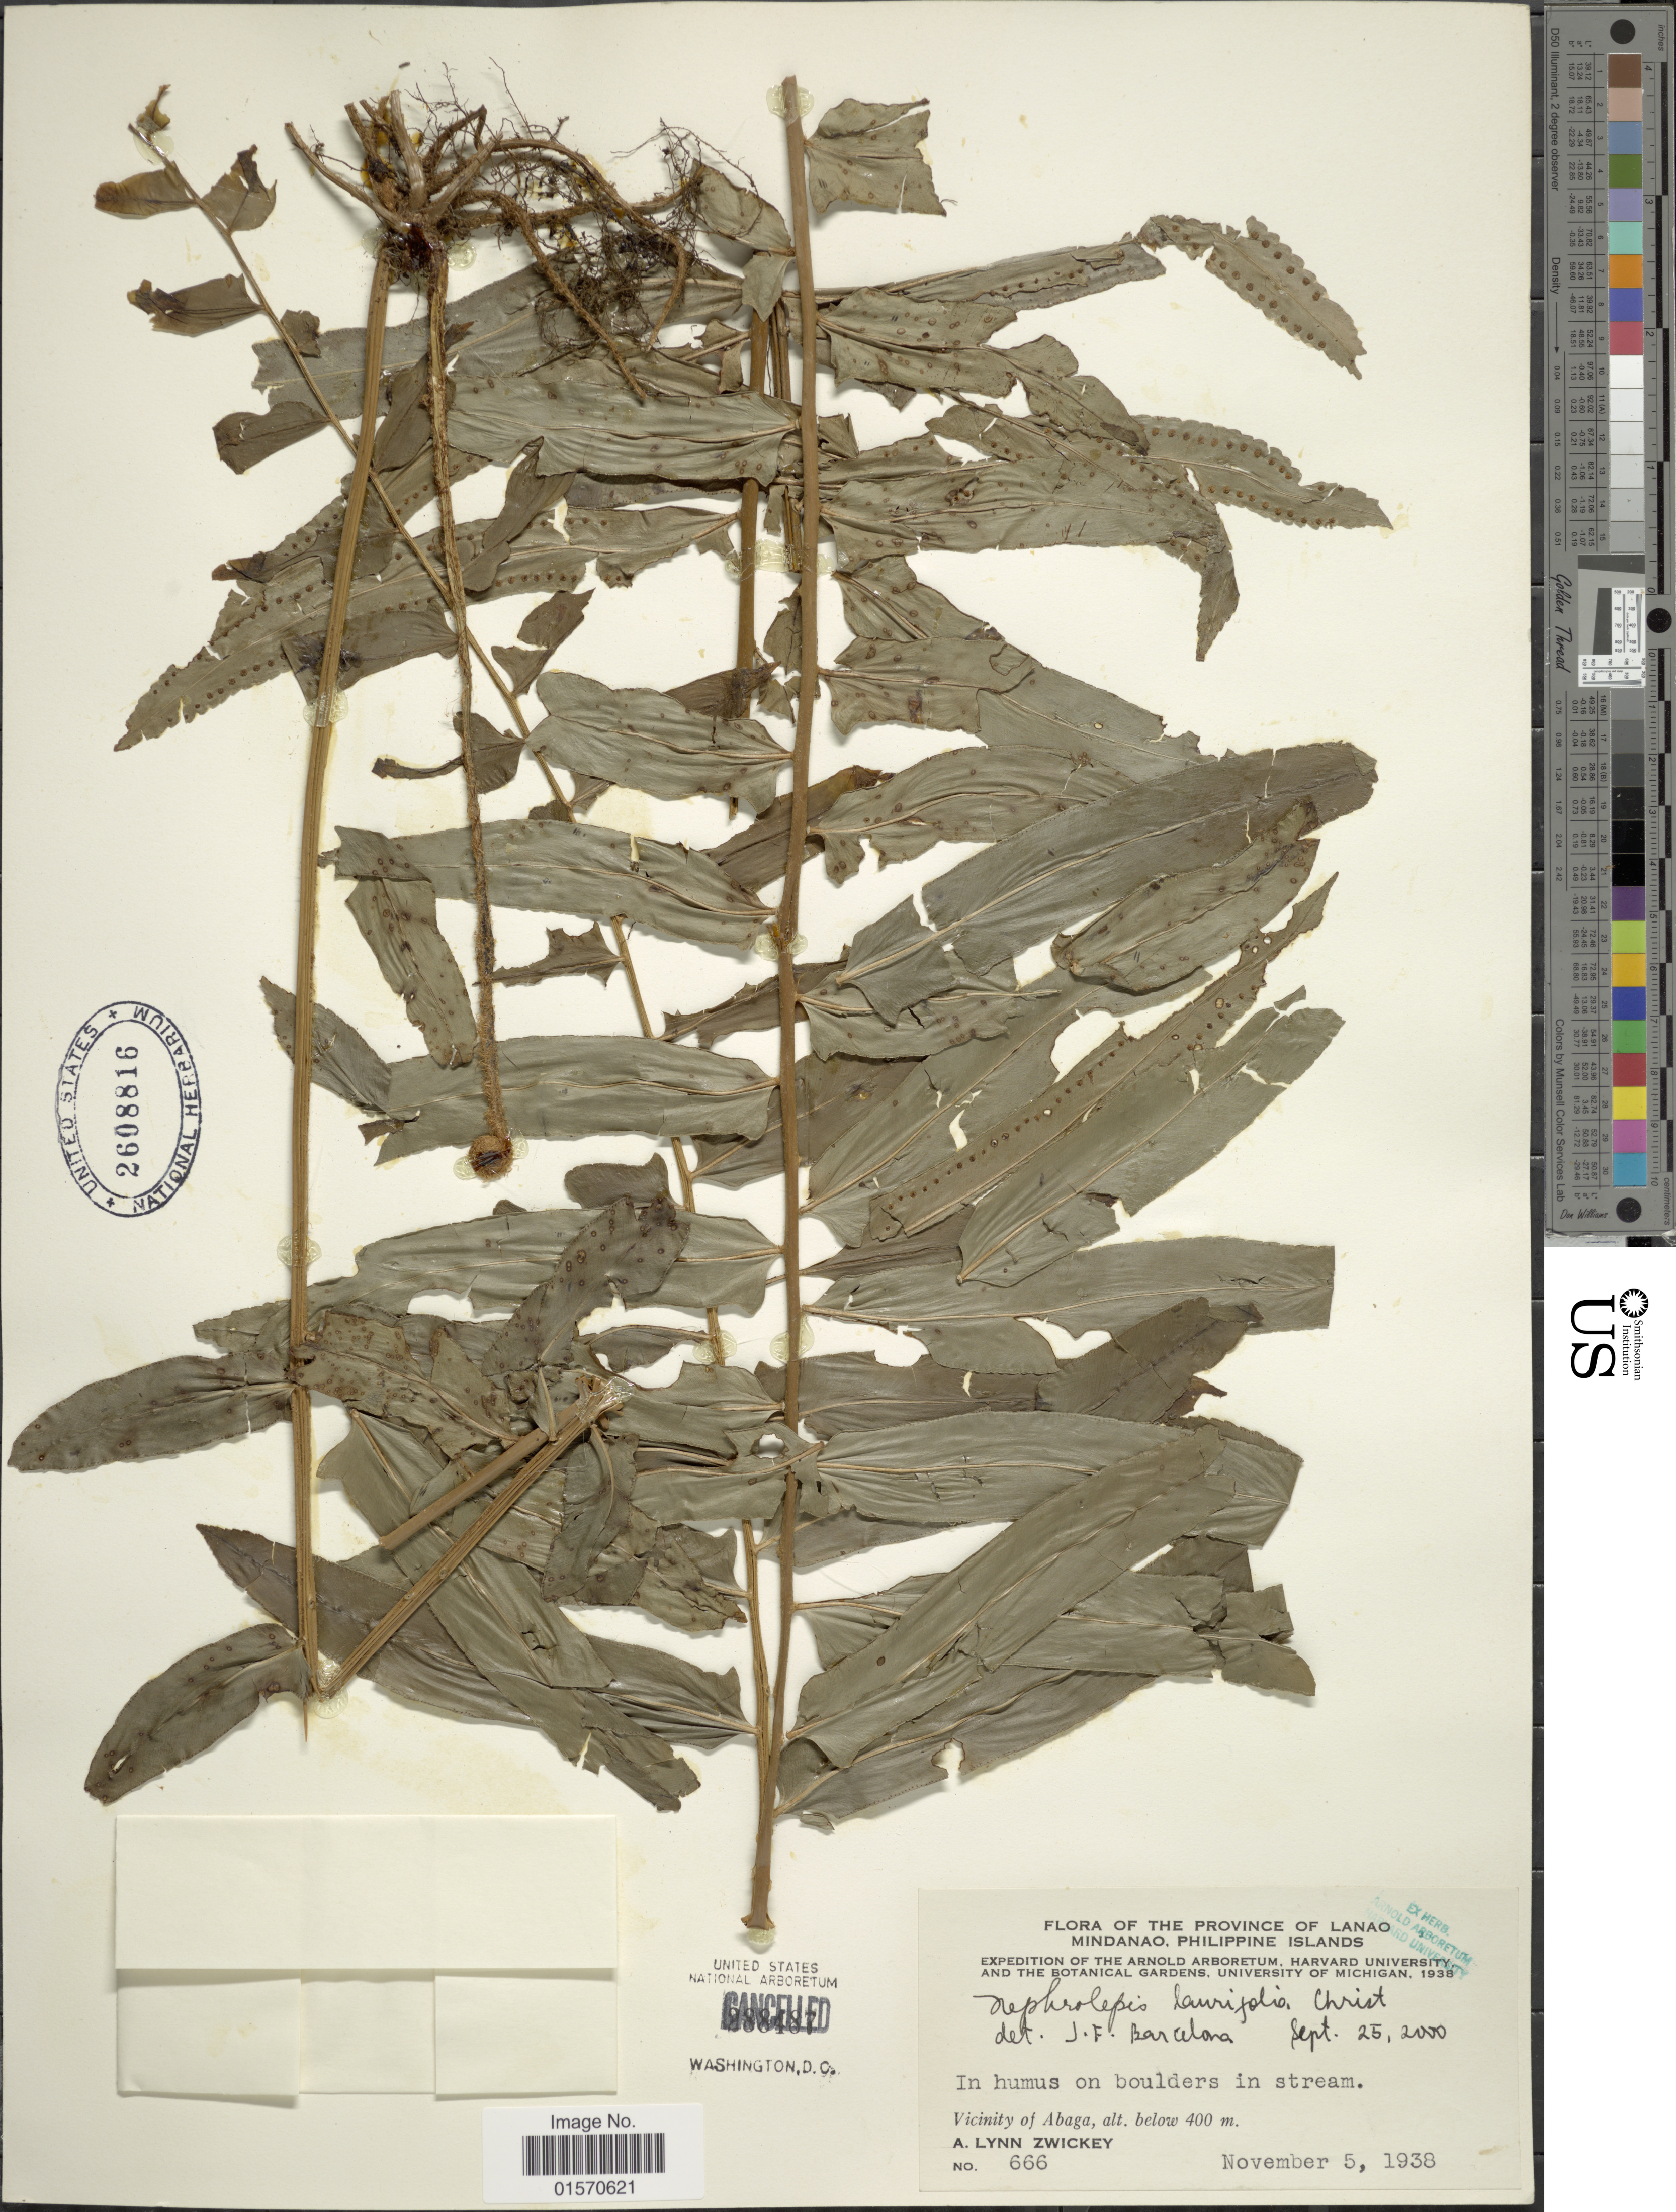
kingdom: Plantae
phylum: Tracheophyta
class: Polypodiopsida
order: Polypodiales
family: Nephrolepidaceae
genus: Nephrolepis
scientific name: Nephrolepis laurifolia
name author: Christ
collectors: A. Zwickey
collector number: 666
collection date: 1938-11-05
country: Philippines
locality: Province of Lanao. Mindanao, Philippine Islands. Vicinity of Abaga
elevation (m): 400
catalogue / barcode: US 2608816